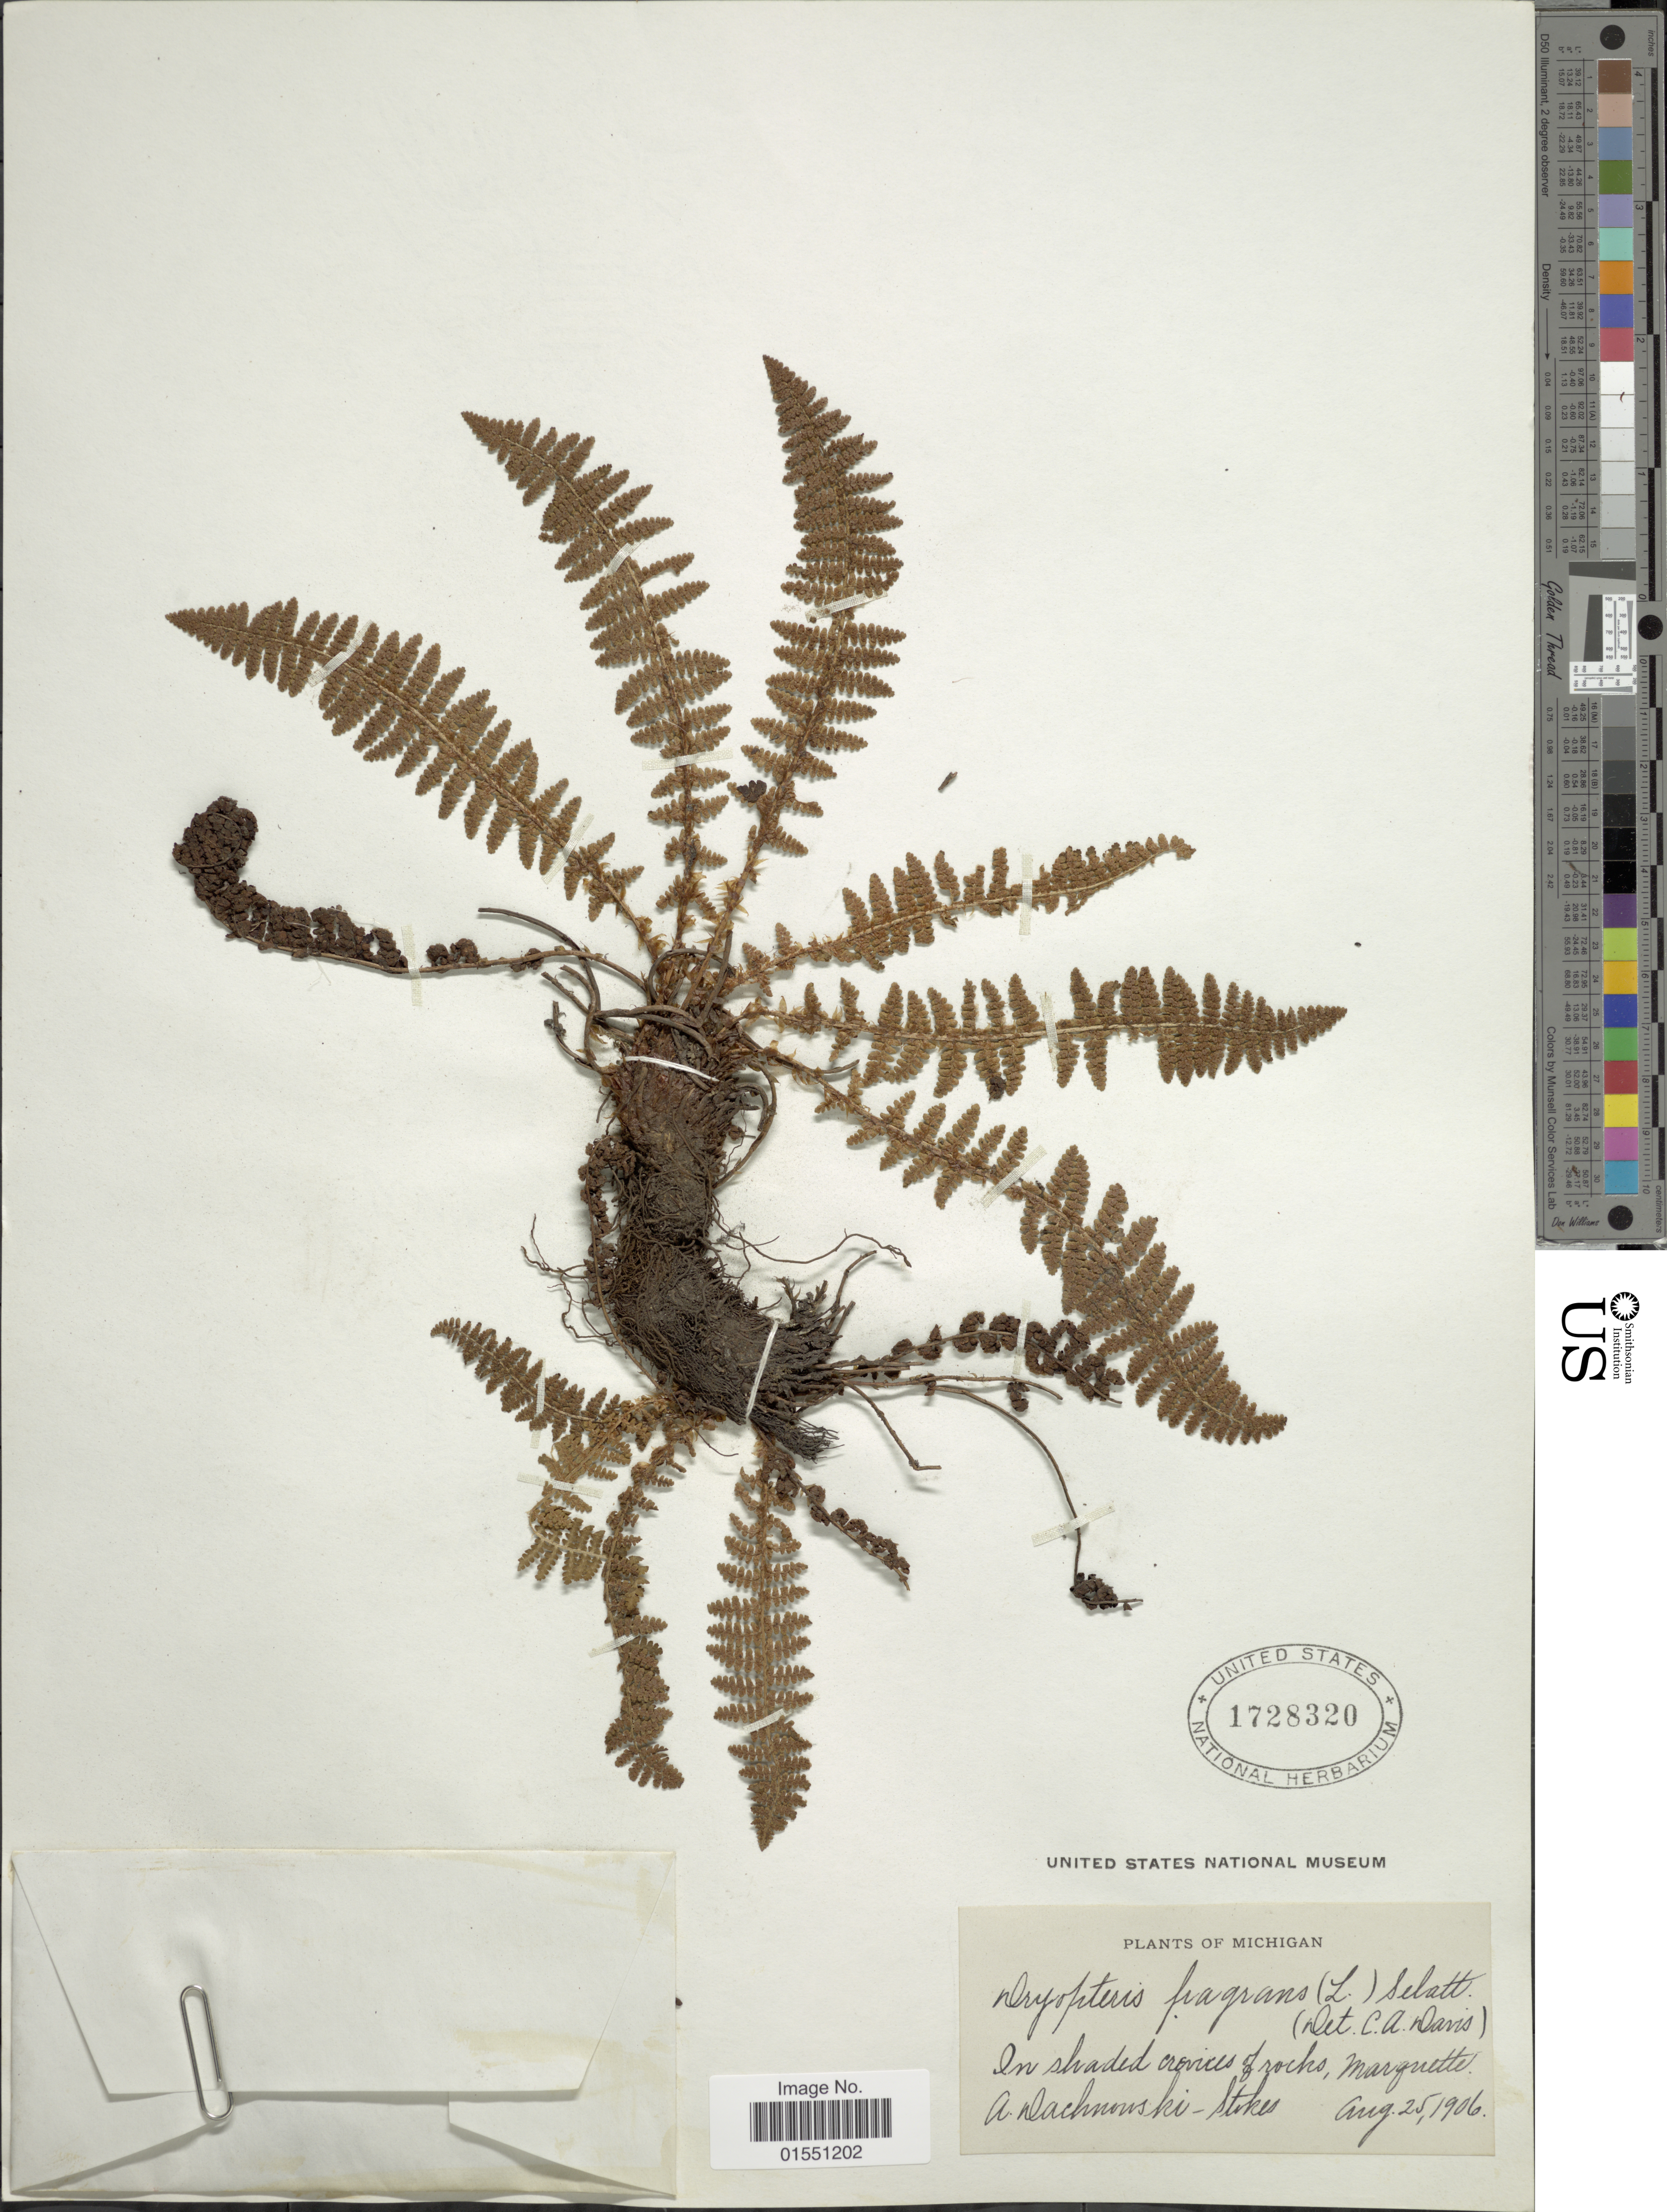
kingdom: Plantae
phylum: Tracheophyta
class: Polypodiopsida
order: Polypodiales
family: Dryopteridaceae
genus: Dryopteris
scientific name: Dryopteris fragrans var. hookeriana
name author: A. Prince ex Weath.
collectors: A. P. Dachnowski-Stokes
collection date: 1906-08-25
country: United States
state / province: Michigan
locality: Marguette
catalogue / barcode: US 1728320